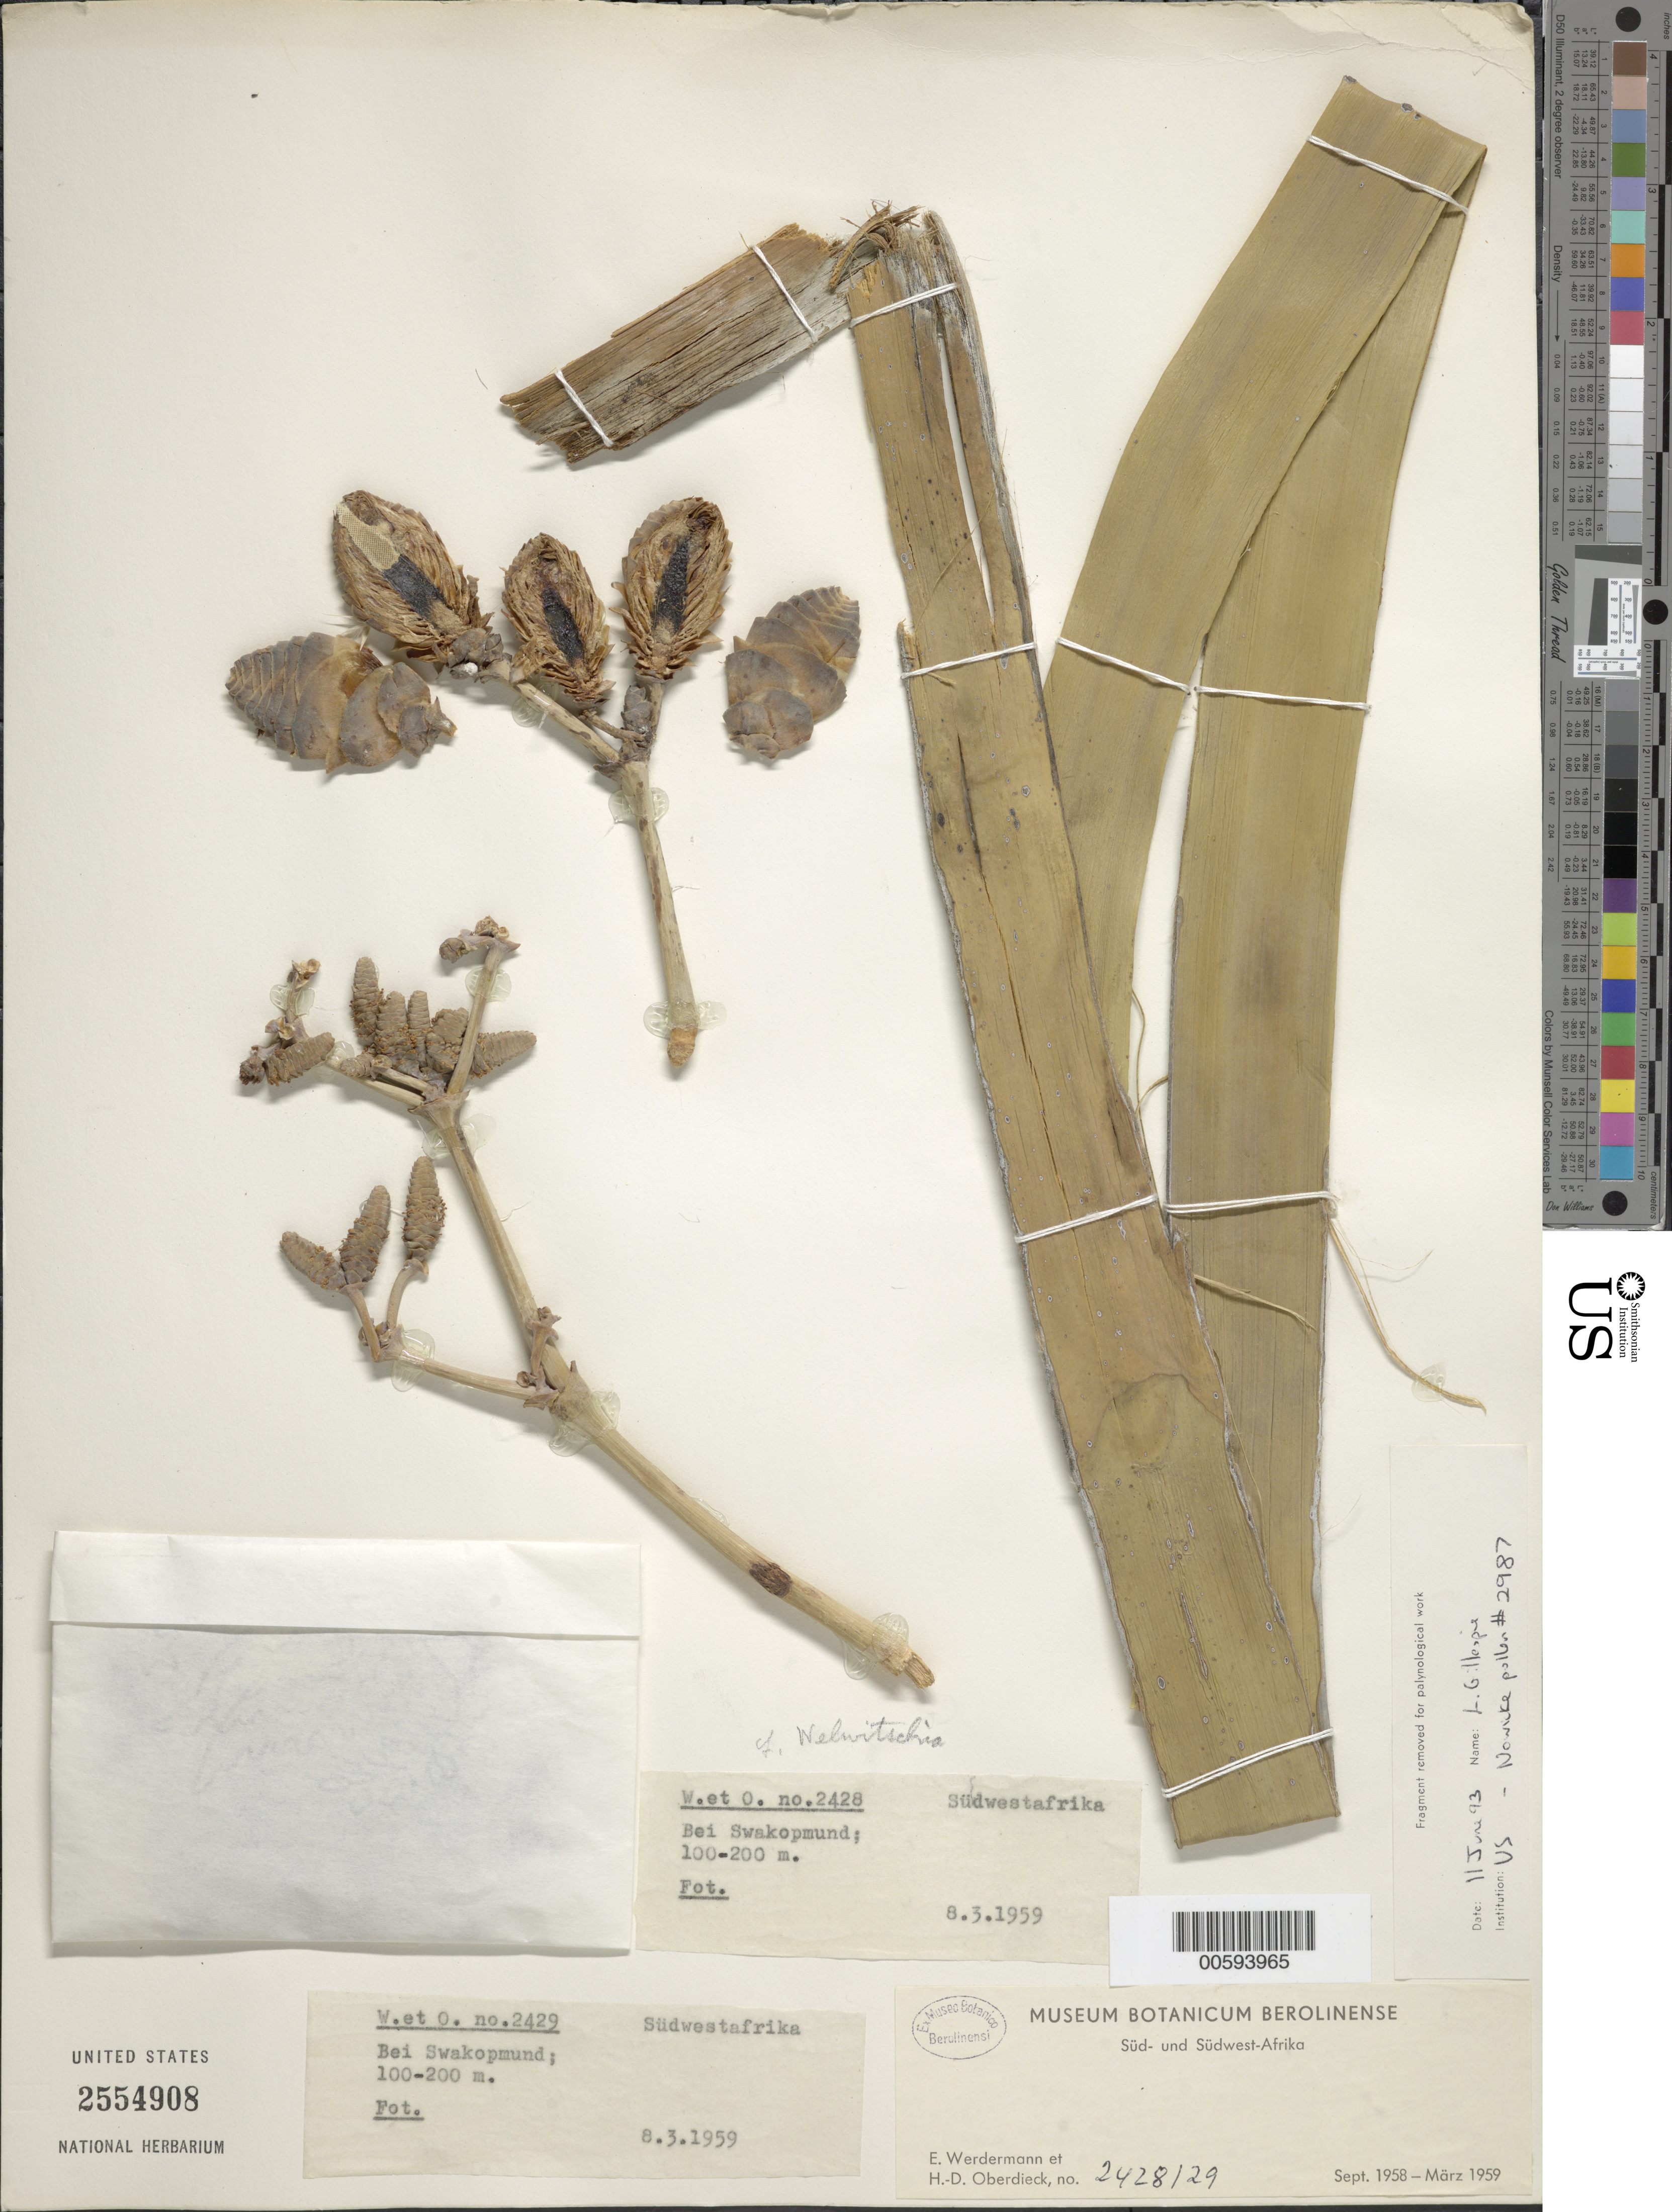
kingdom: Plantae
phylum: Tracheophyta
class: Gnetopsida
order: Welwitschiales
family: Welwitschiaceae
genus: Welwitschia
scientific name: Welwitschia sp.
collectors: E. Werdermann & H. Oberdieck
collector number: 2428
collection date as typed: Sep 1958 to -- Mar 1959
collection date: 1958-09/1959-03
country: Namibia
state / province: Erongo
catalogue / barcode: US 2554908